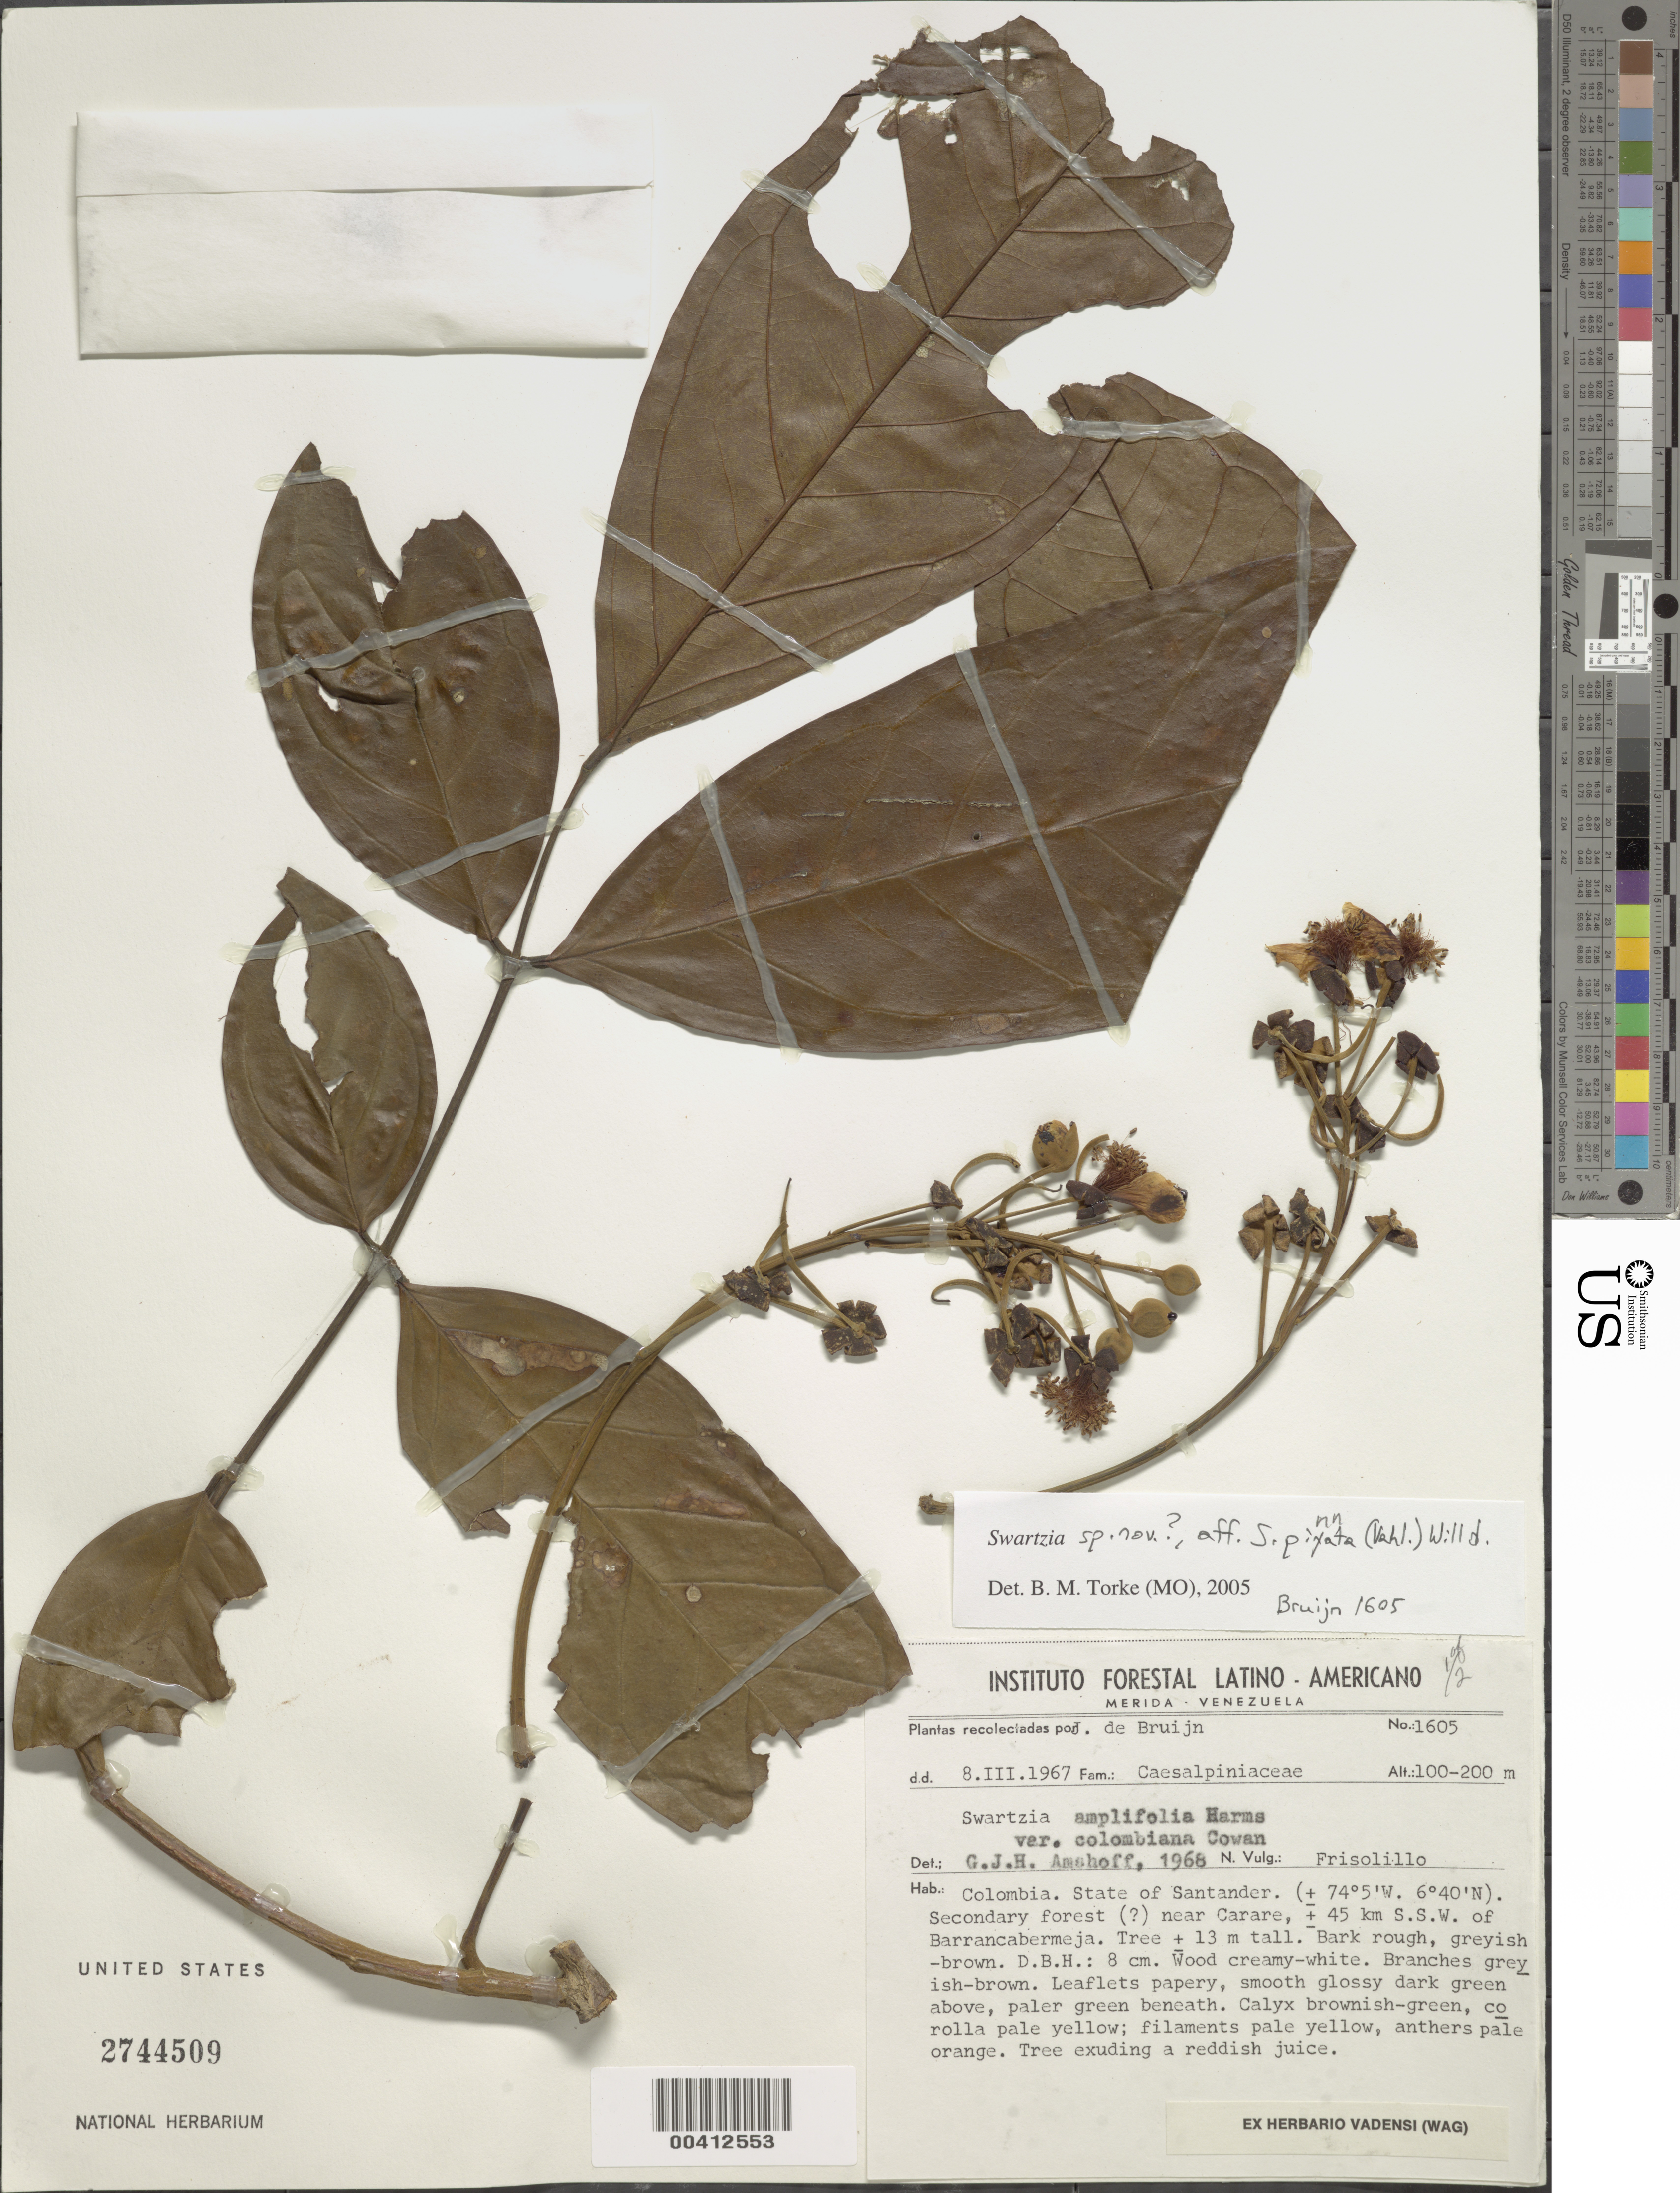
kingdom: Plantae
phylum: Tracheophyta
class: Magnoliopsida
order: Fabales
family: Fabaceae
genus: Swartzia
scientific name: Swartzia sp. nov. aff. pinnata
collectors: J. Bruijn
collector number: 1605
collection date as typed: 08 Mar 1967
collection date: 1967-03-08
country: Colombia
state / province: Santander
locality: Carare, near. 45 km SSW of Barracabermeja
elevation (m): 100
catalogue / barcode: US 2744509